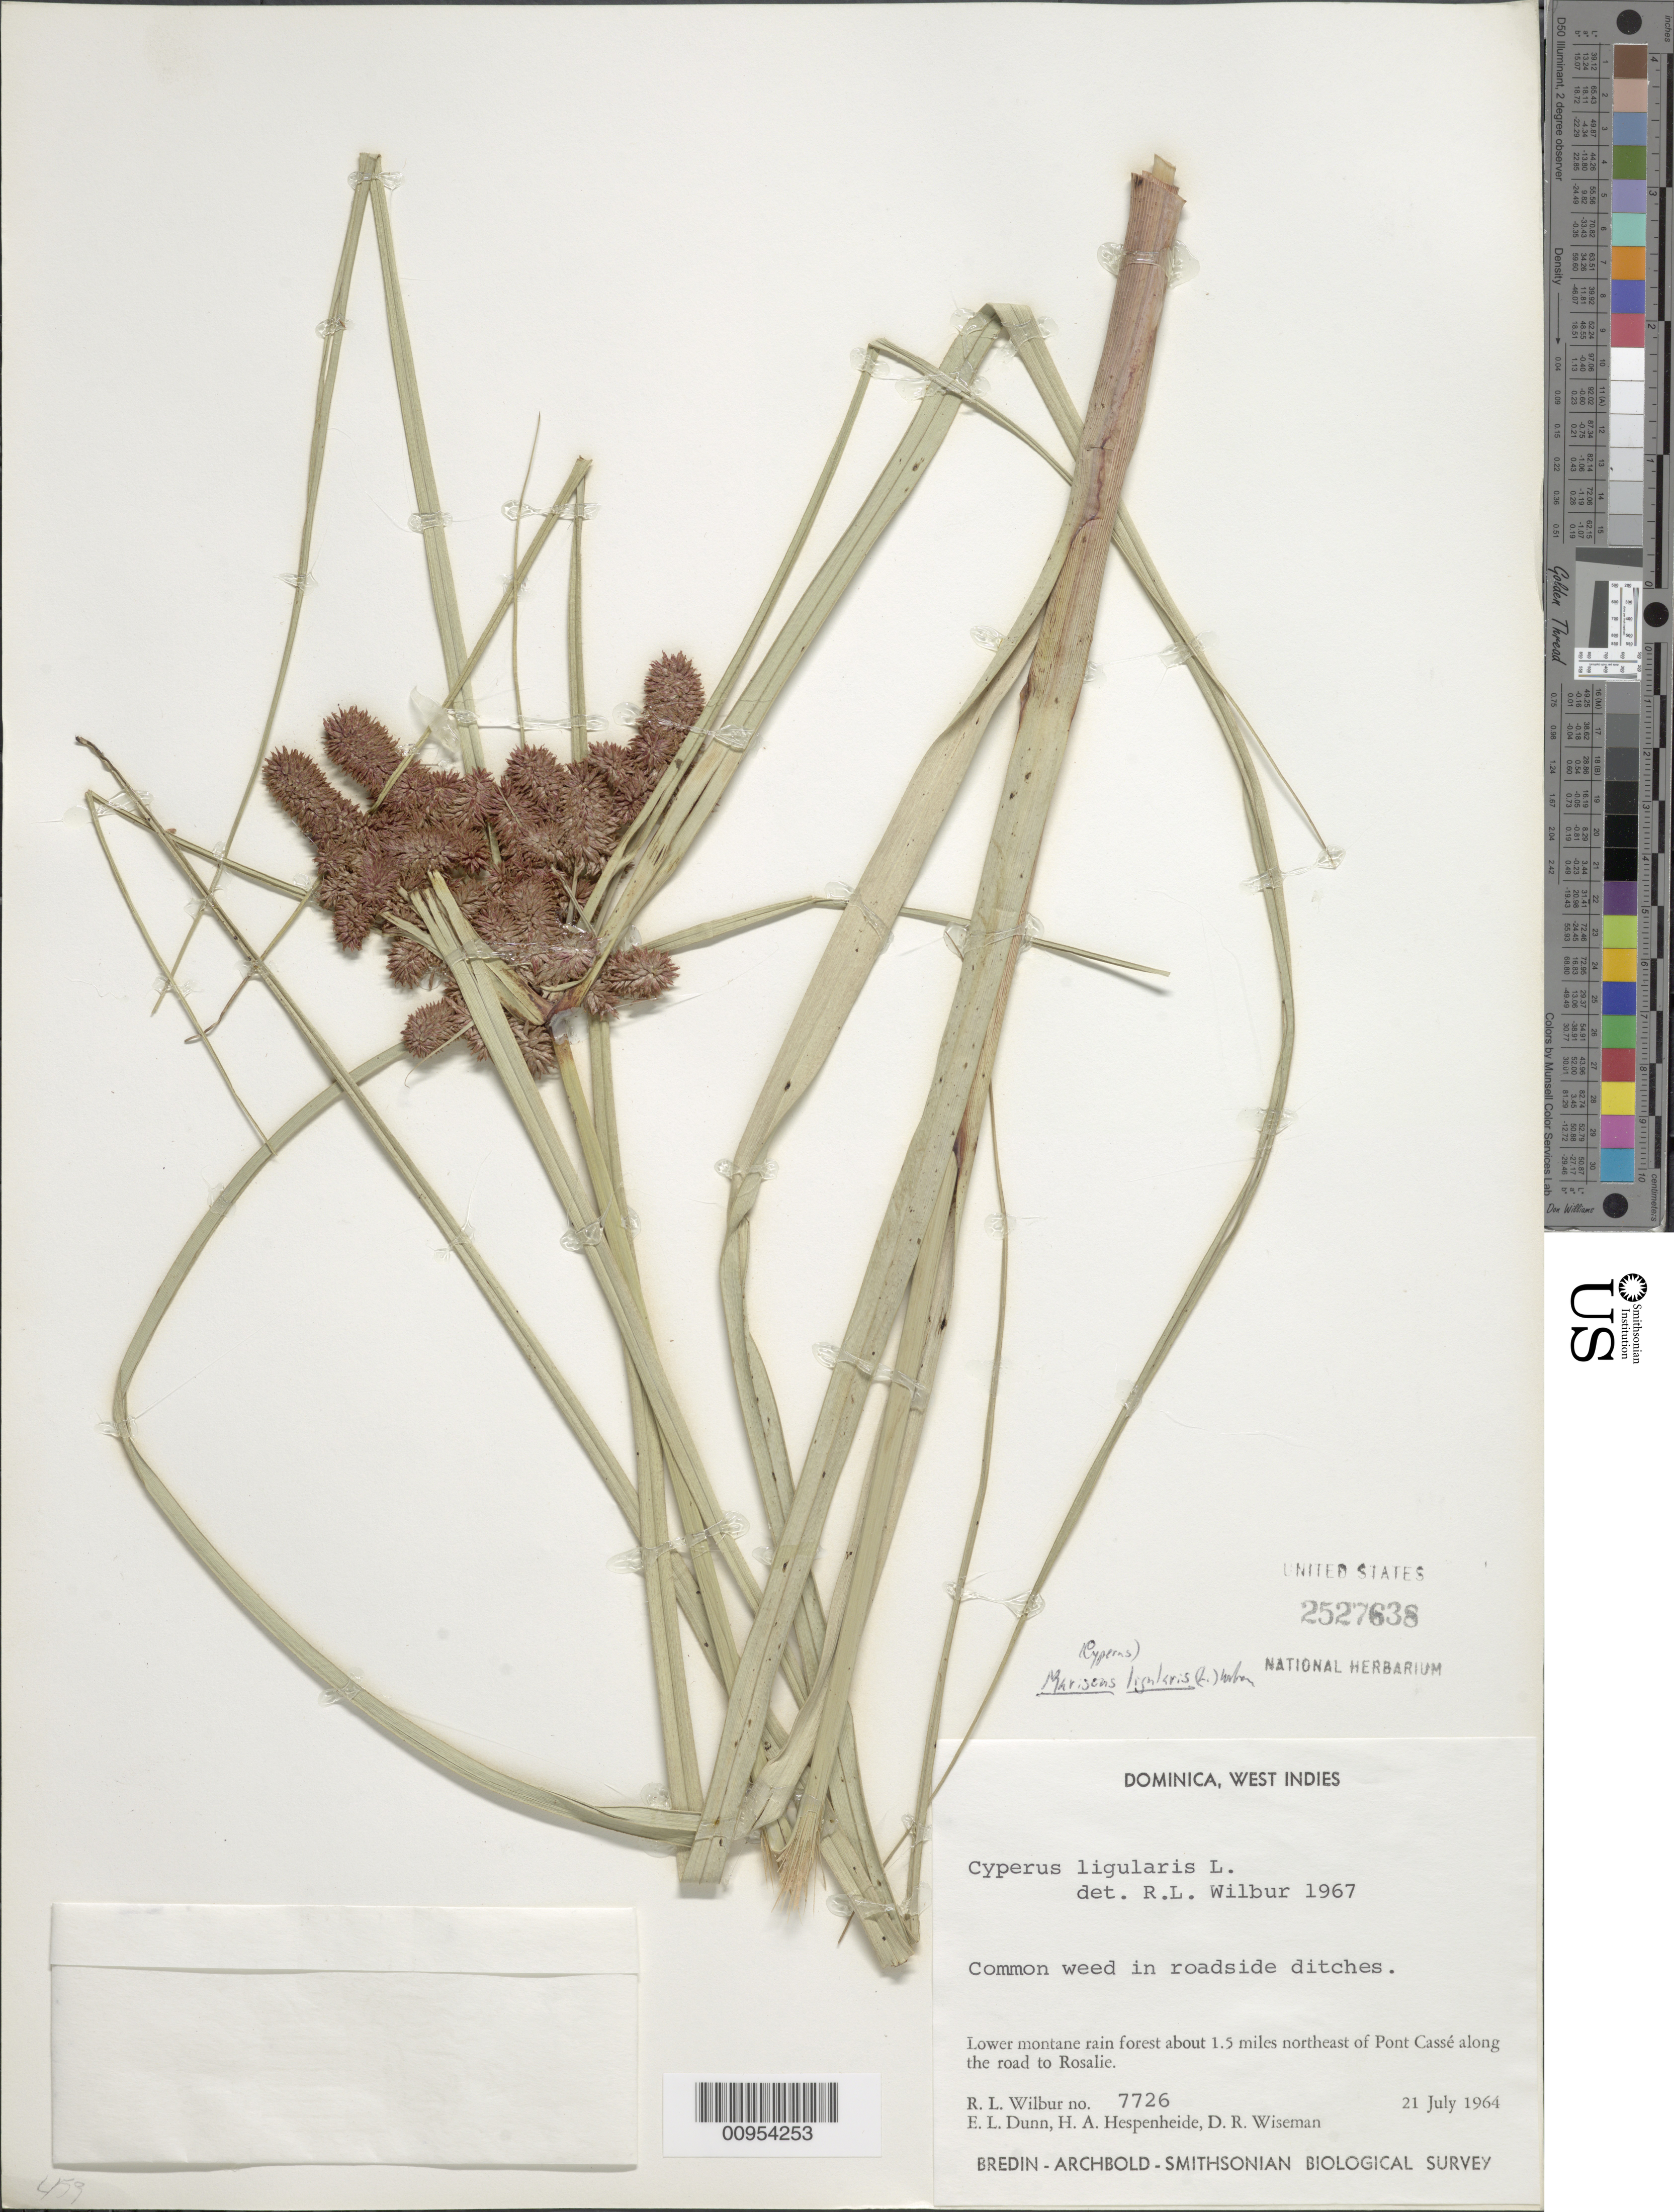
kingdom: Plantae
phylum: Tracheophyta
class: Liliopsida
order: Poales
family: Cyperaceae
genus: Cyperus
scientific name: Cyperus ligularis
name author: L.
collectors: R. L. Wilbur, E. Dunn, H. A. Hespenheide & D. R. Wiseman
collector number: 7726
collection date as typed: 21 Jul 1964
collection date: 1964-07-21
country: Dominica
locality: Roadside ditches, lower montane rain forest about 1.5 miles NE of Pont Cassé along the road to Rosalie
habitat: Roadside ditches in lower montane rain forest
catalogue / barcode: US 2527638